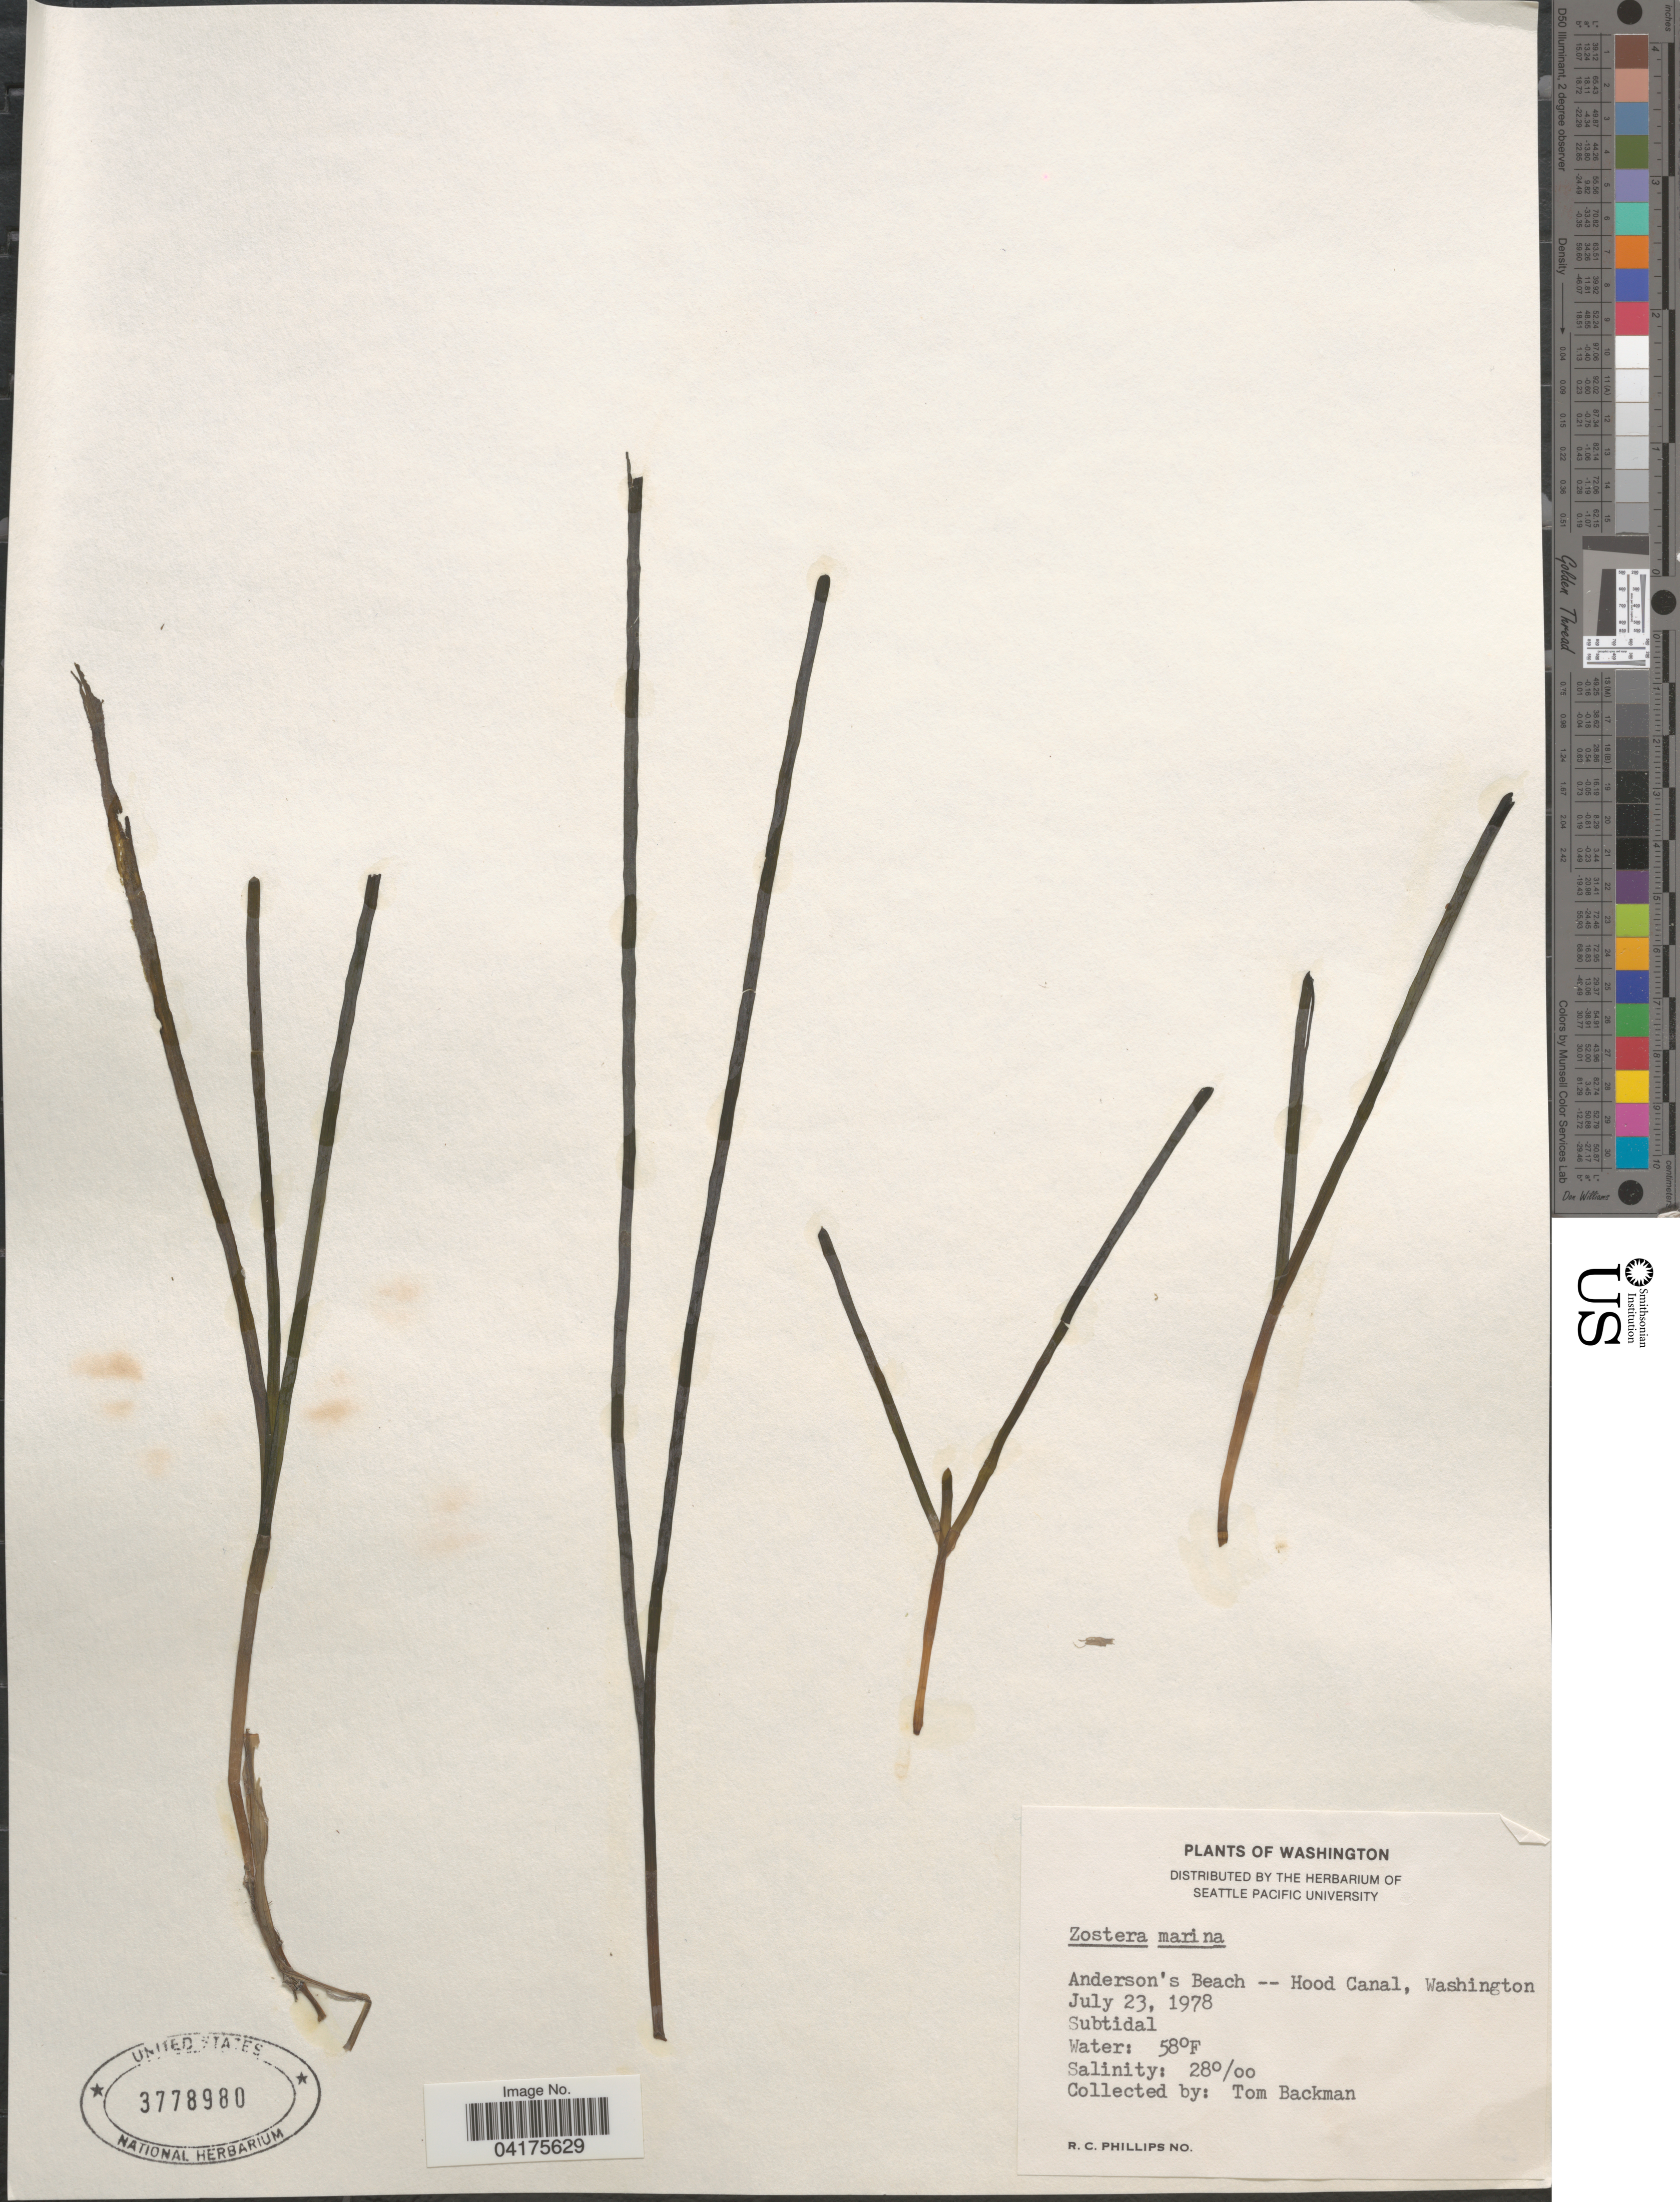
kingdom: Plantae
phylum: Tracheophyta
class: Liliopsida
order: Alismatales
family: Zosteraceae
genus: Zostera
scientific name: Zostera marina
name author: L.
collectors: T. Backman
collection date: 1978-07-23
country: United States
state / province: Washington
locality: Anderson's Beach -- Hood Canal.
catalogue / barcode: US 3778980